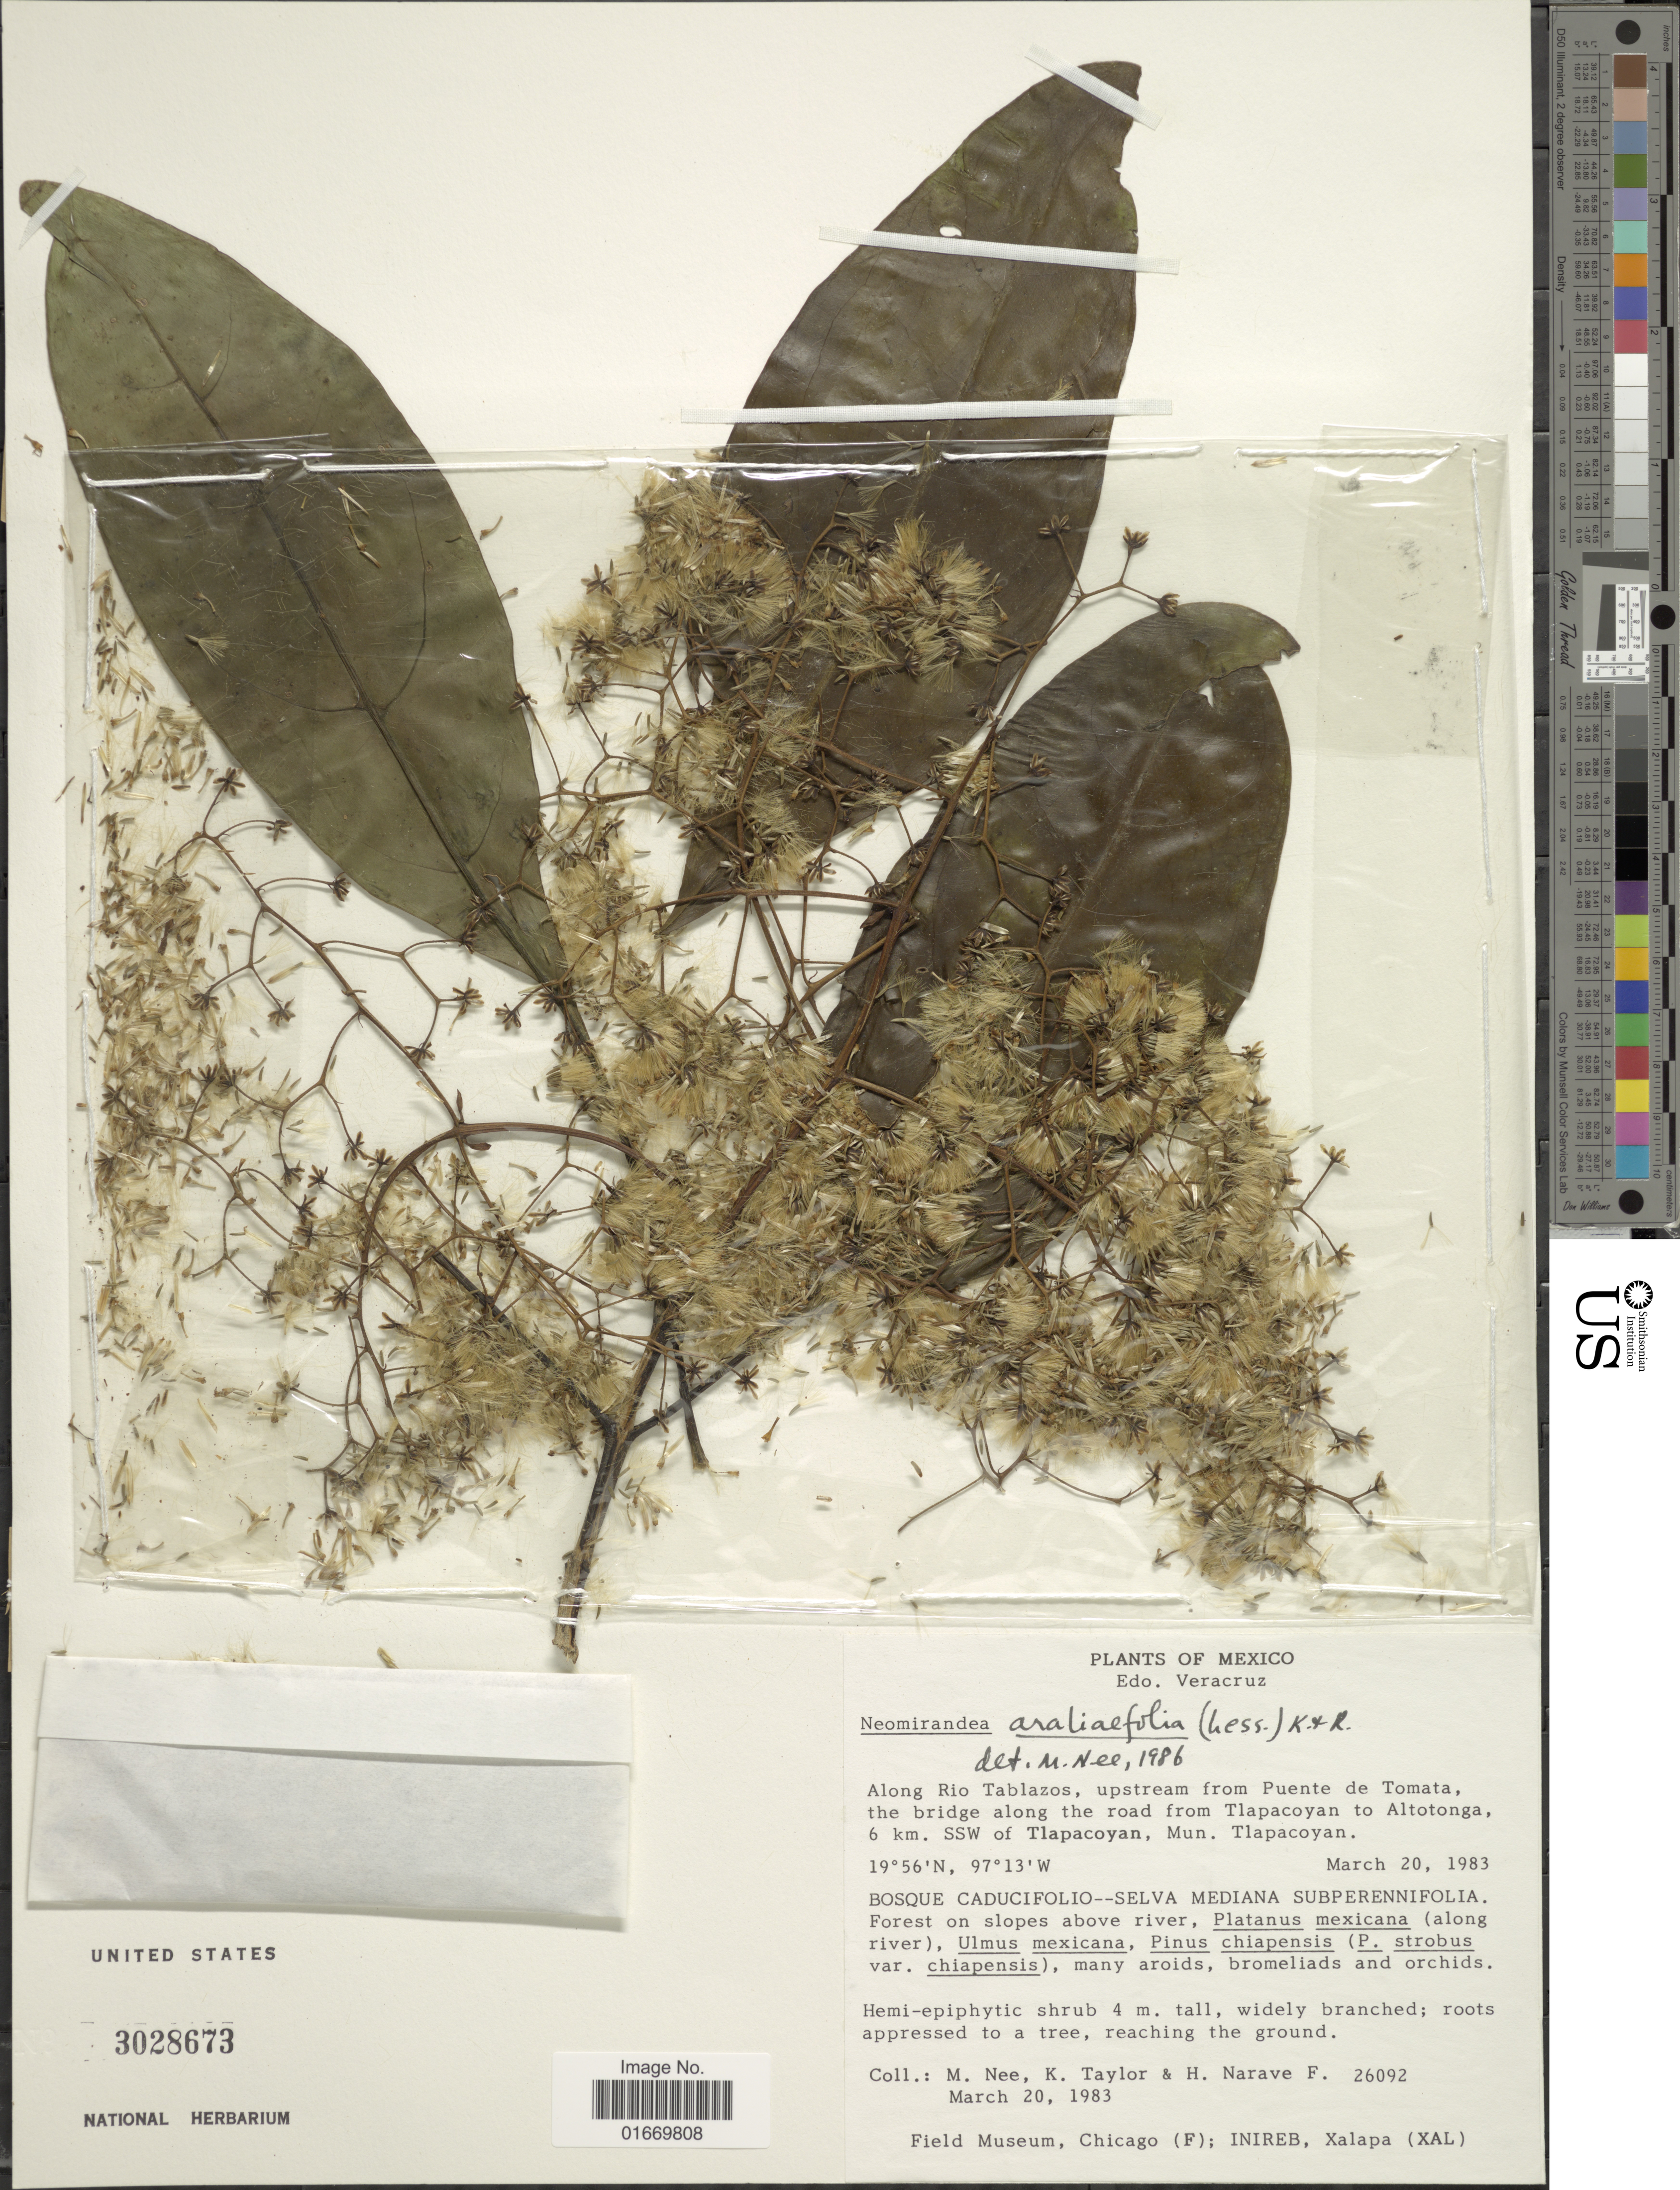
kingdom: Plantae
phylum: Tracheophyta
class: Magnoliopsida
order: Asterales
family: Asteraceae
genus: Neomirandea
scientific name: Neomirandea araliaefolia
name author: (Less.) R.M. King & H. Rob.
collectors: M. Nee, K. Taylor & H. Narave F.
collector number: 26092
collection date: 1983-03-20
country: Mexico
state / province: Veracruz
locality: Edo. Veracruz, along Rio Tablazos, upstream from Puente de Tomata, the bridge along the road from Tlapacoyan to Altotonga, 6 km SSW of Tlapacoyan, Mun. Tlapacoyan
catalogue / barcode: US 3028673